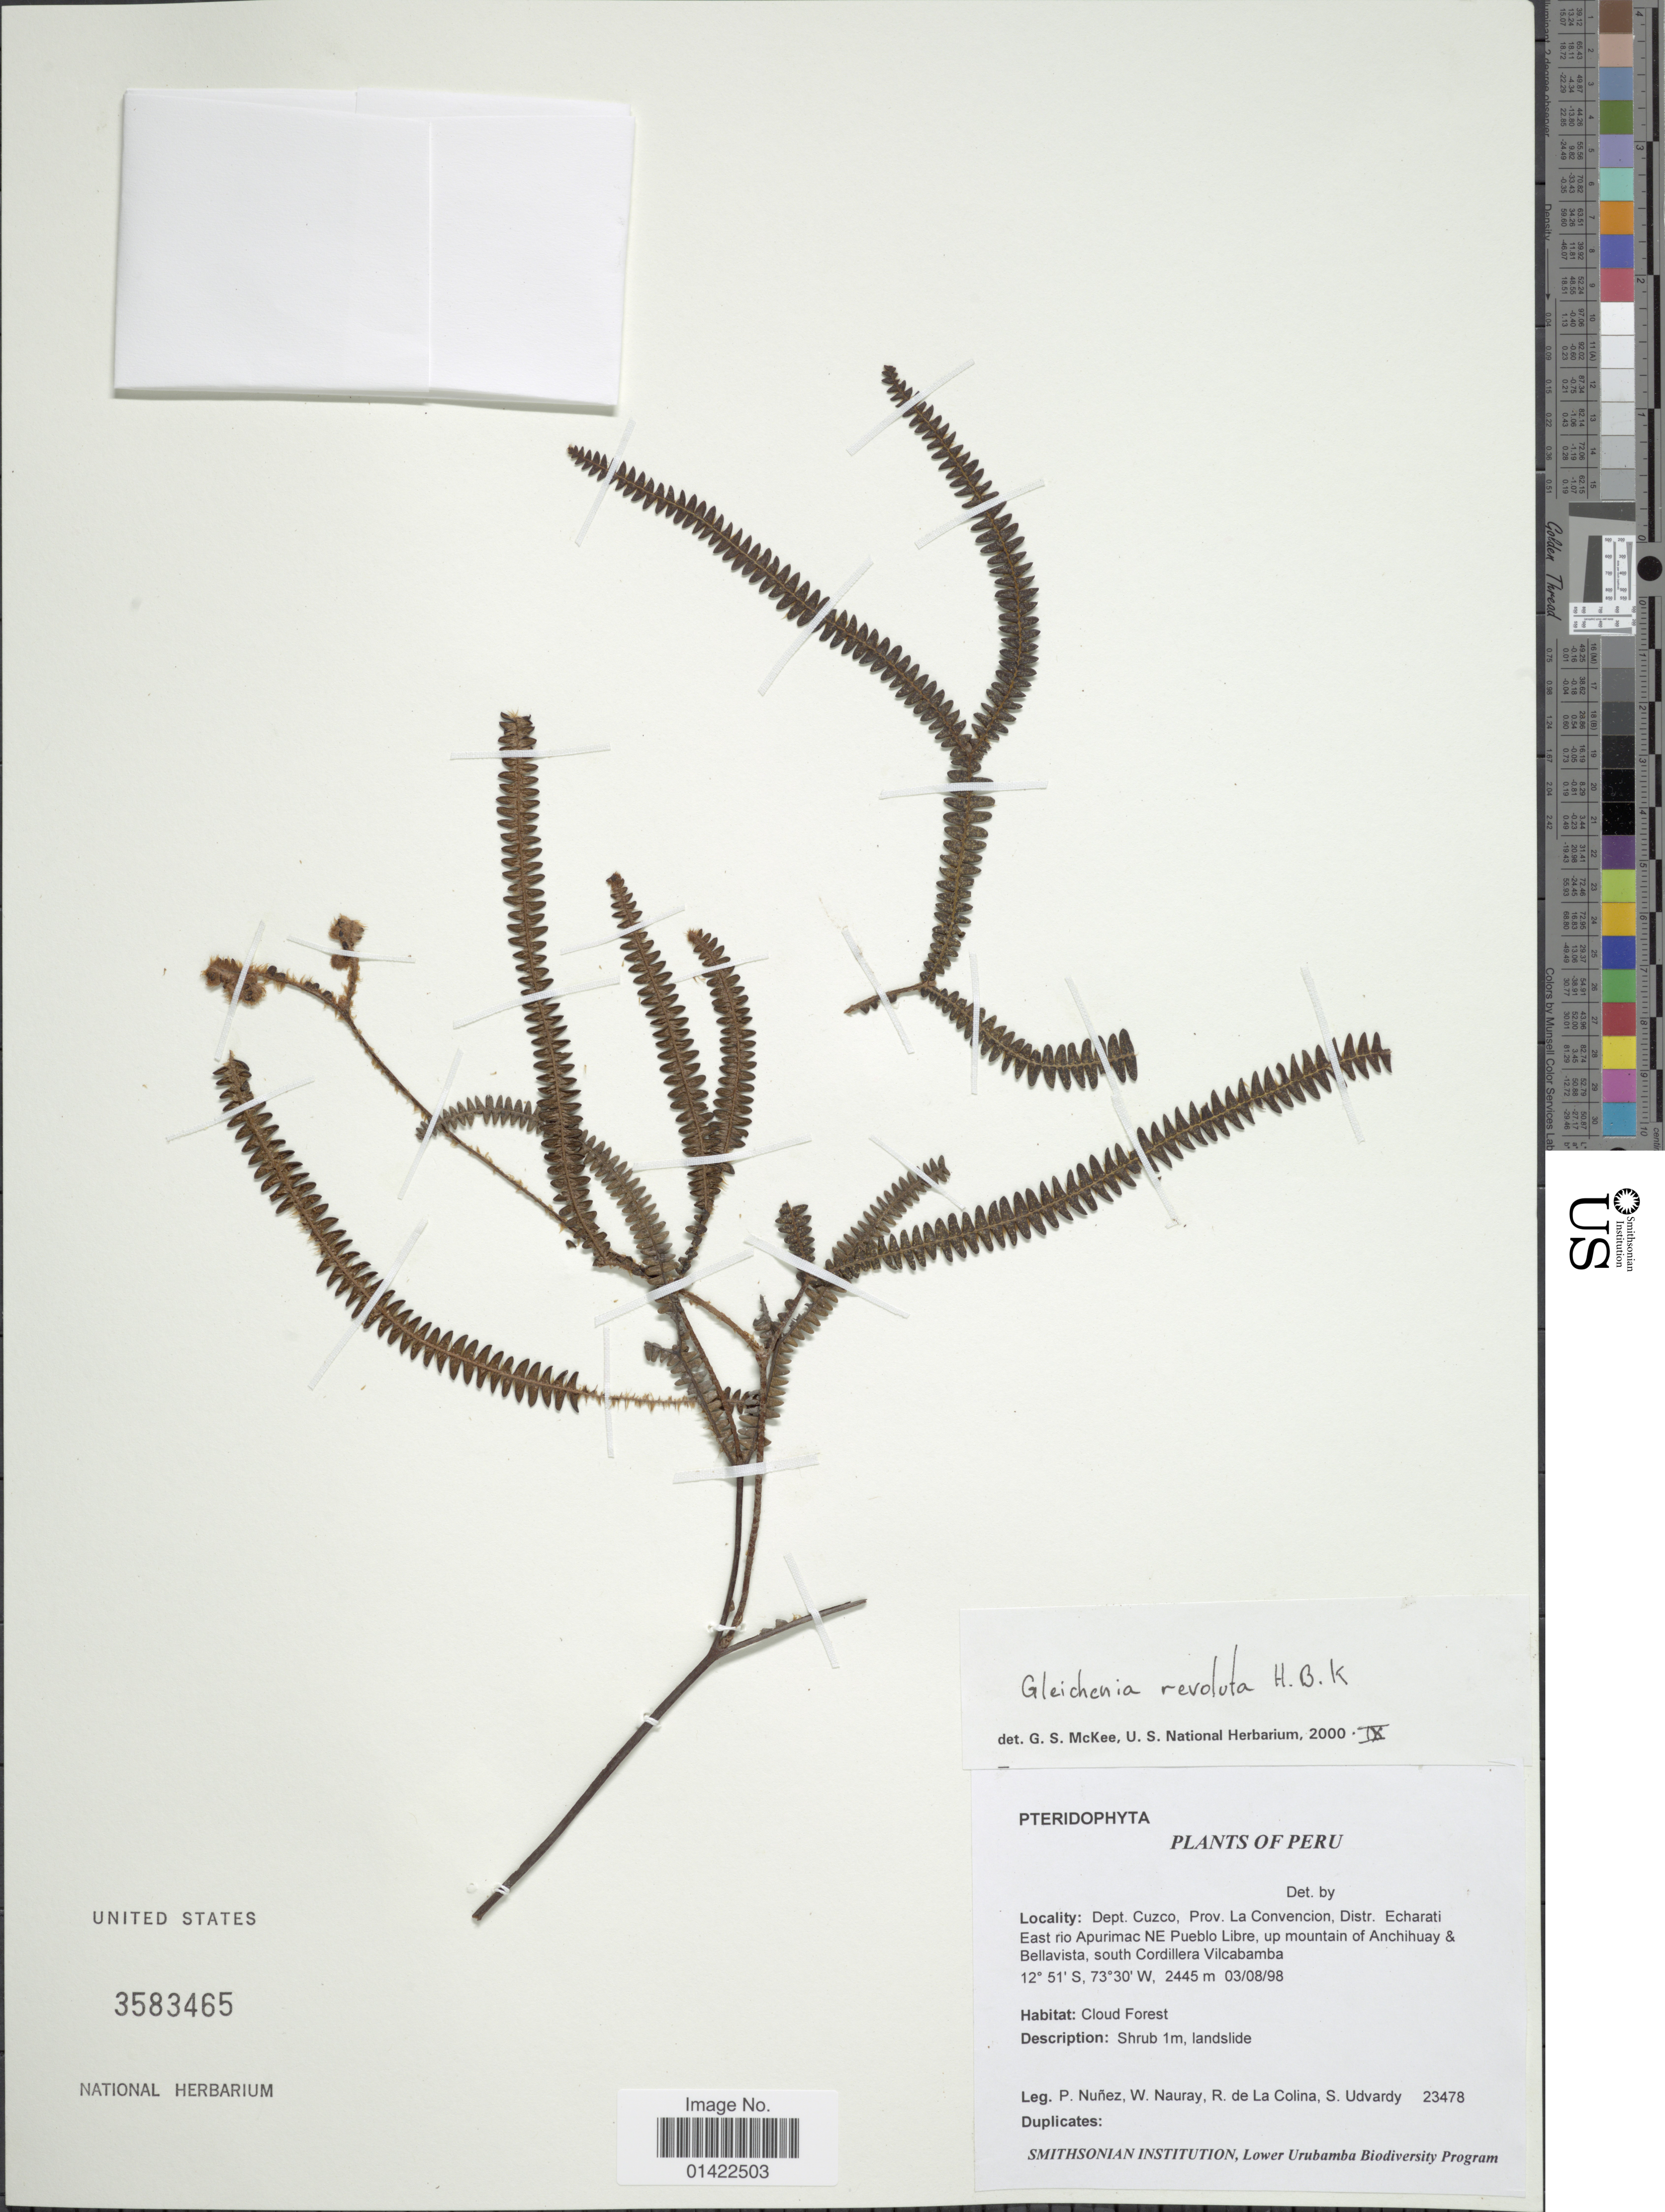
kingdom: Plantae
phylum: Tracheophyta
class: Polypodiopsida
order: Gleicheniales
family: Gleicheniaceae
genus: Sticherus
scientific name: Sticherus revolutus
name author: (Kunth) Ching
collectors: P. Nuñez V., W. Nauray, R. Colina & S. Udvardy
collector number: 23478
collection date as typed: Transcribed d/m/y: 3/8/98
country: Peru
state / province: Cusco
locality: Prov. La Convencion, Distr. Echarati, East rio Apurimac NE Pueblo Libre, up mountain of Anchihuay & Bellavista, south Cordillera Vilcabamba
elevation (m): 2445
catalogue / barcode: US 3583465